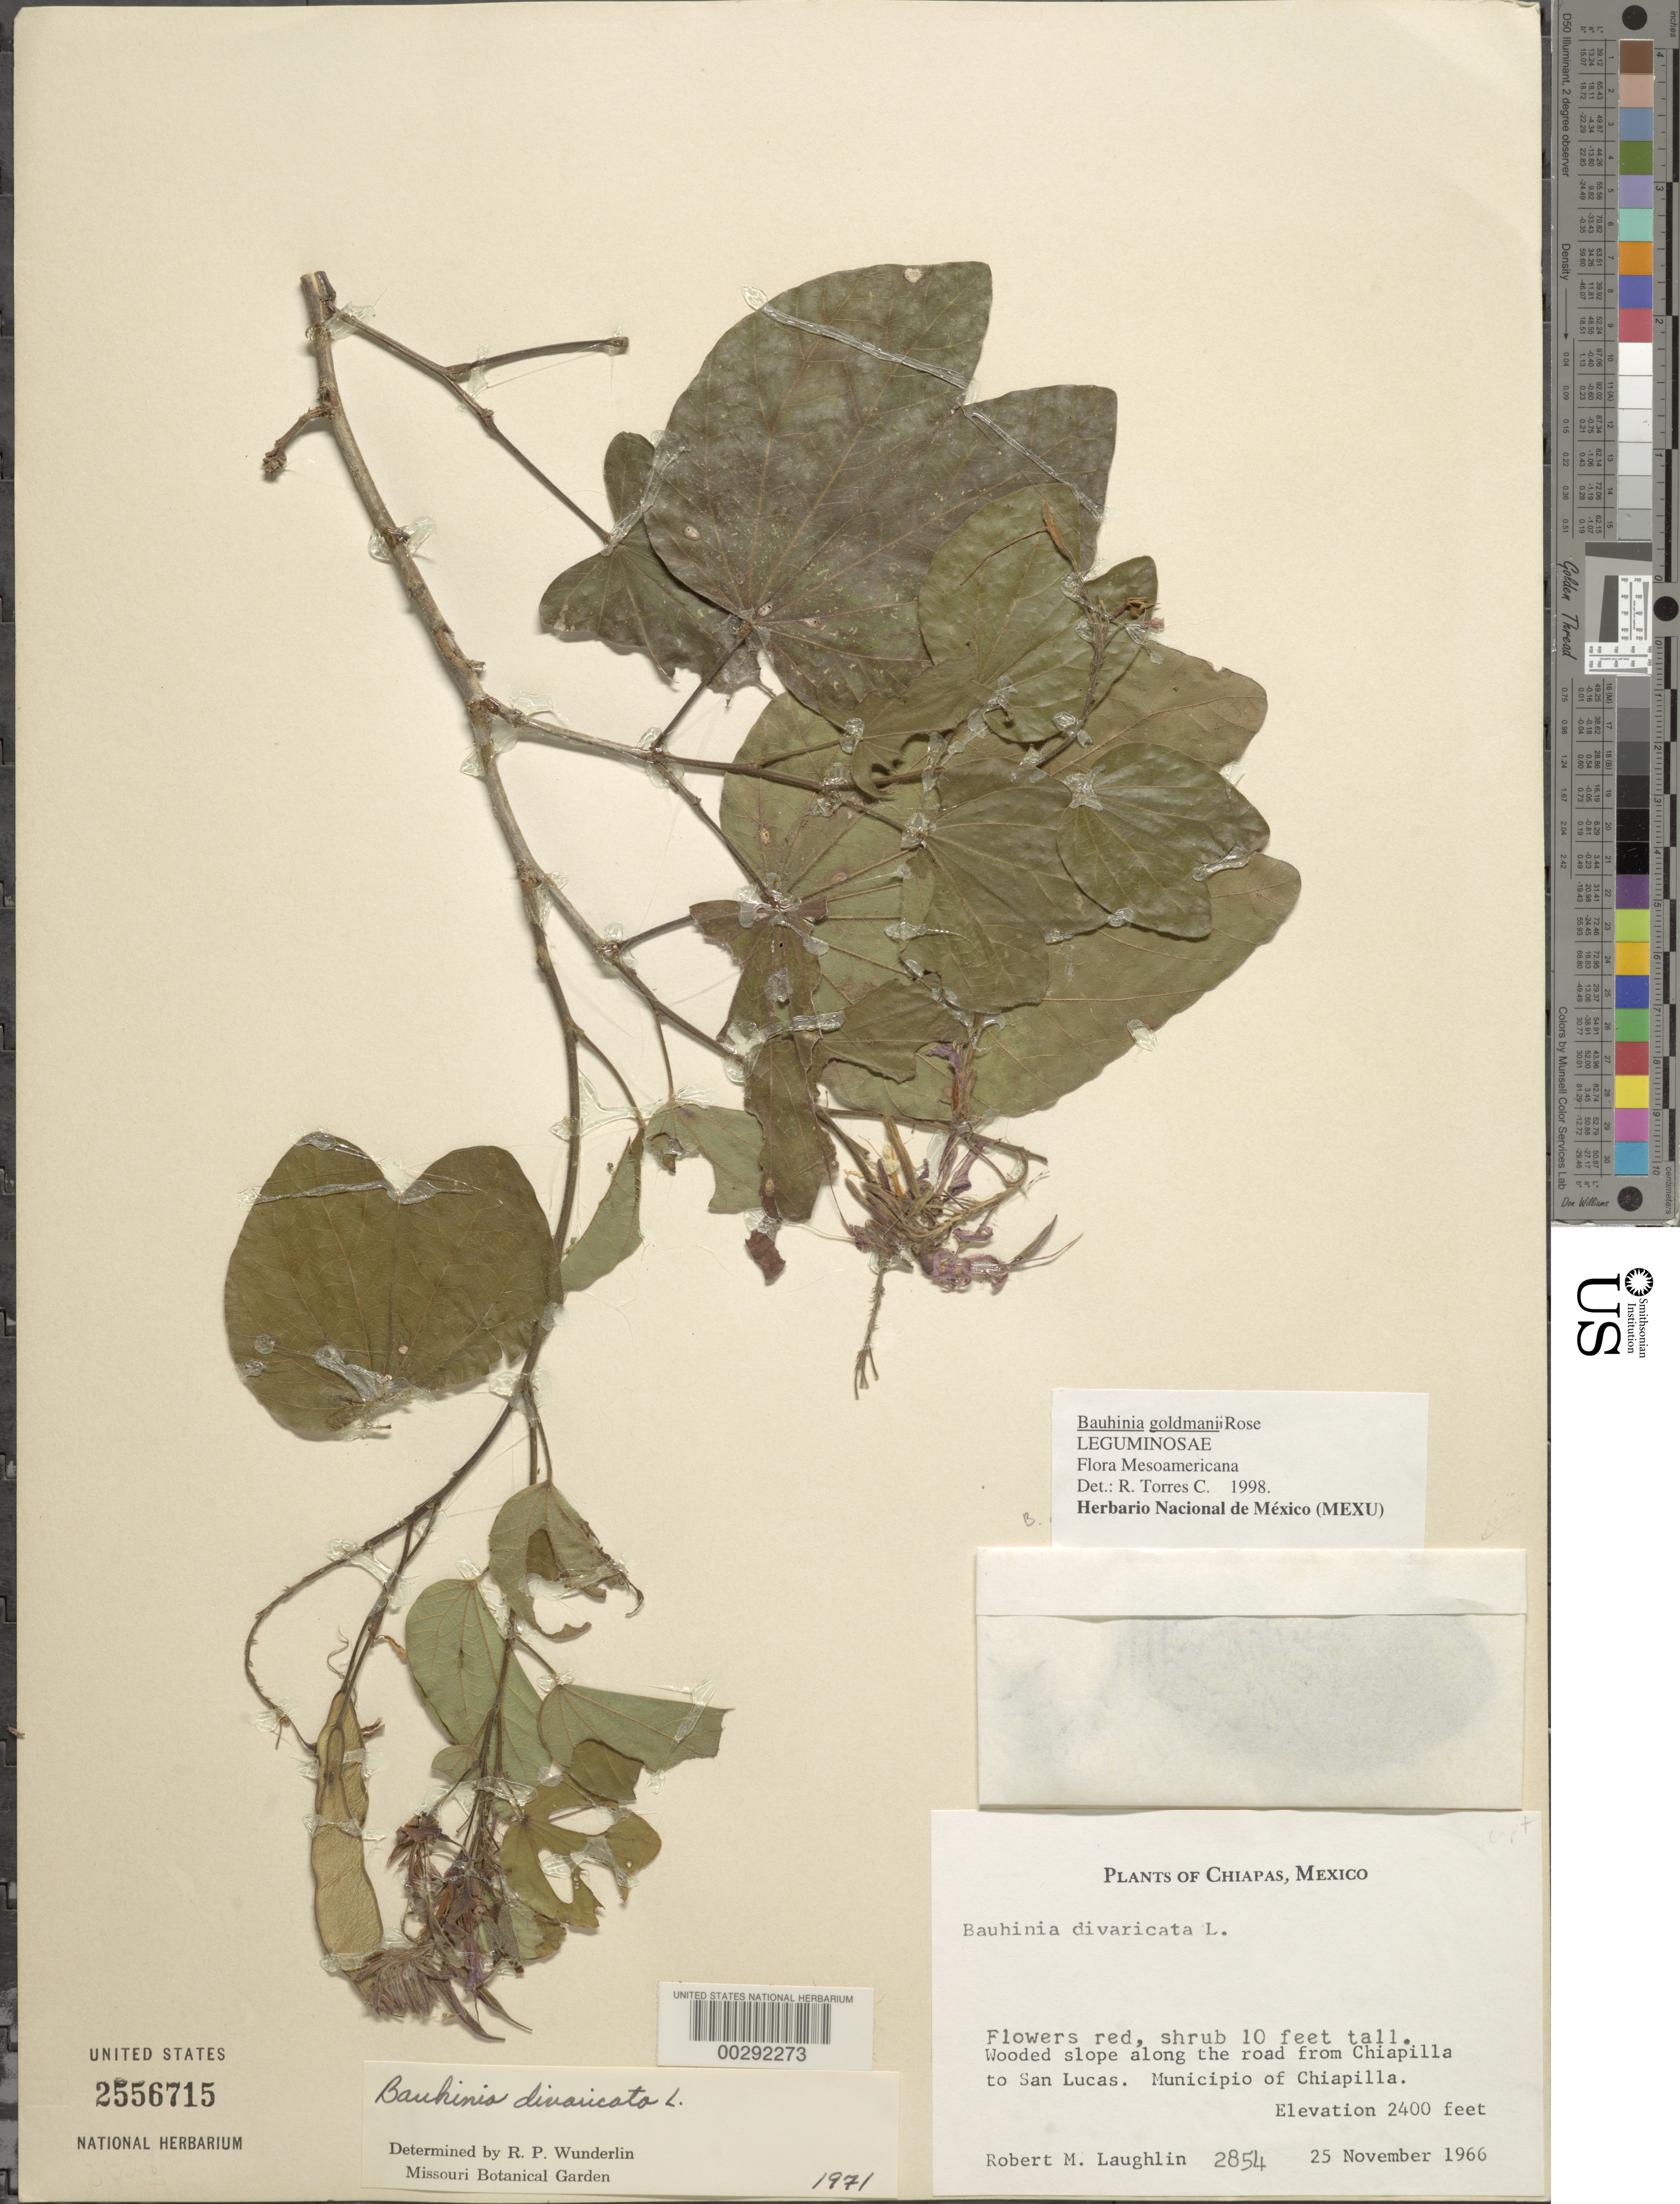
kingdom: Plantae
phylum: Tracheophyta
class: Magnoliopsida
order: Fabales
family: Fabaceae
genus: Bauhinia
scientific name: Bauhinia goldmanii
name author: Rose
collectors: R. M. Laughlin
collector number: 2854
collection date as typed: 25 Nov 1966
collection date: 1966-11-25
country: Mexico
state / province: Chiapas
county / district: Chiapilla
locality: Along the road from Chiapilla to San Lucas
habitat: Wooded slope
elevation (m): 732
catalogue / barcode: US 2556715